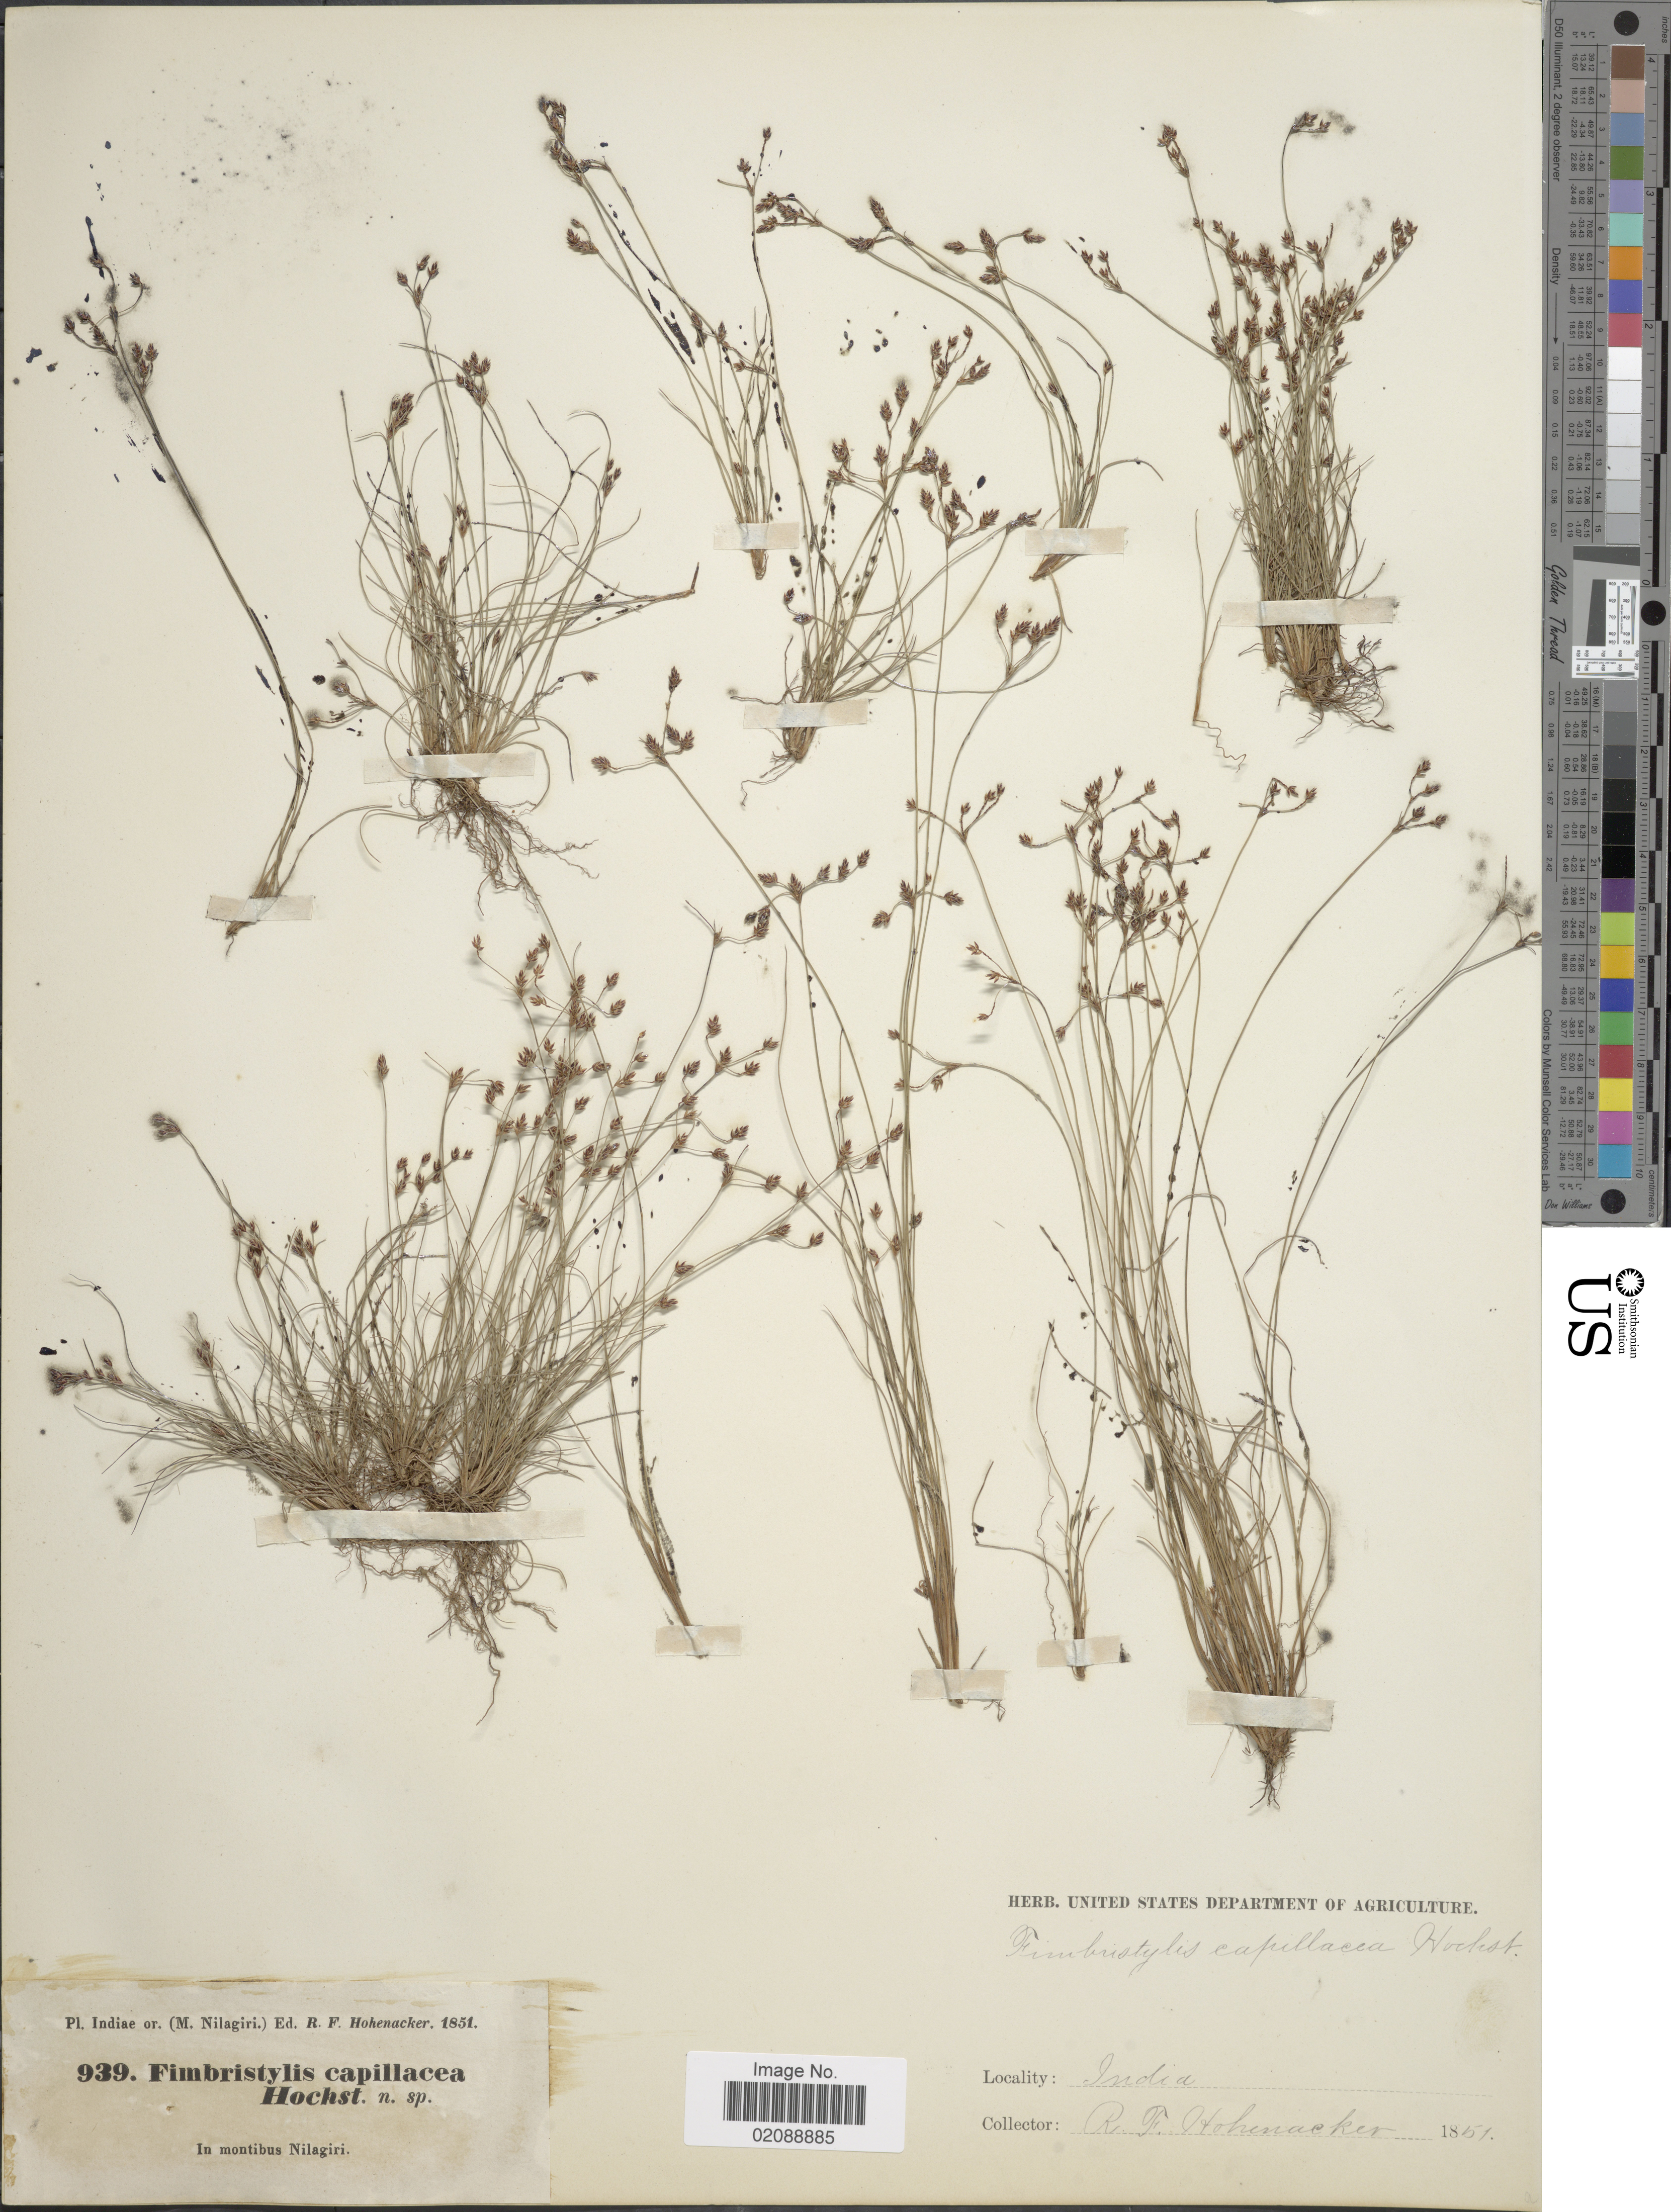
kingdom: Plantae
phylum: Tracheophyta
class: Liliopsida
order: Poales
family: Cyperaceae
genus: Fimbristylis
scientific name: Fimbristylis capillacea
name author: Hochst. ex Steud.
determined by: Strong, Mark T., (BOT), Smithsonian Institution - National Museum of Natural History (UNITED STATES)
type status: Syntype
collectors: R. F. Hohenacker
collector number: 939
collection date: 1851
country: India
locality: Pl. Indiae or. (M. Nilagiri), In montibus Nilagiri.